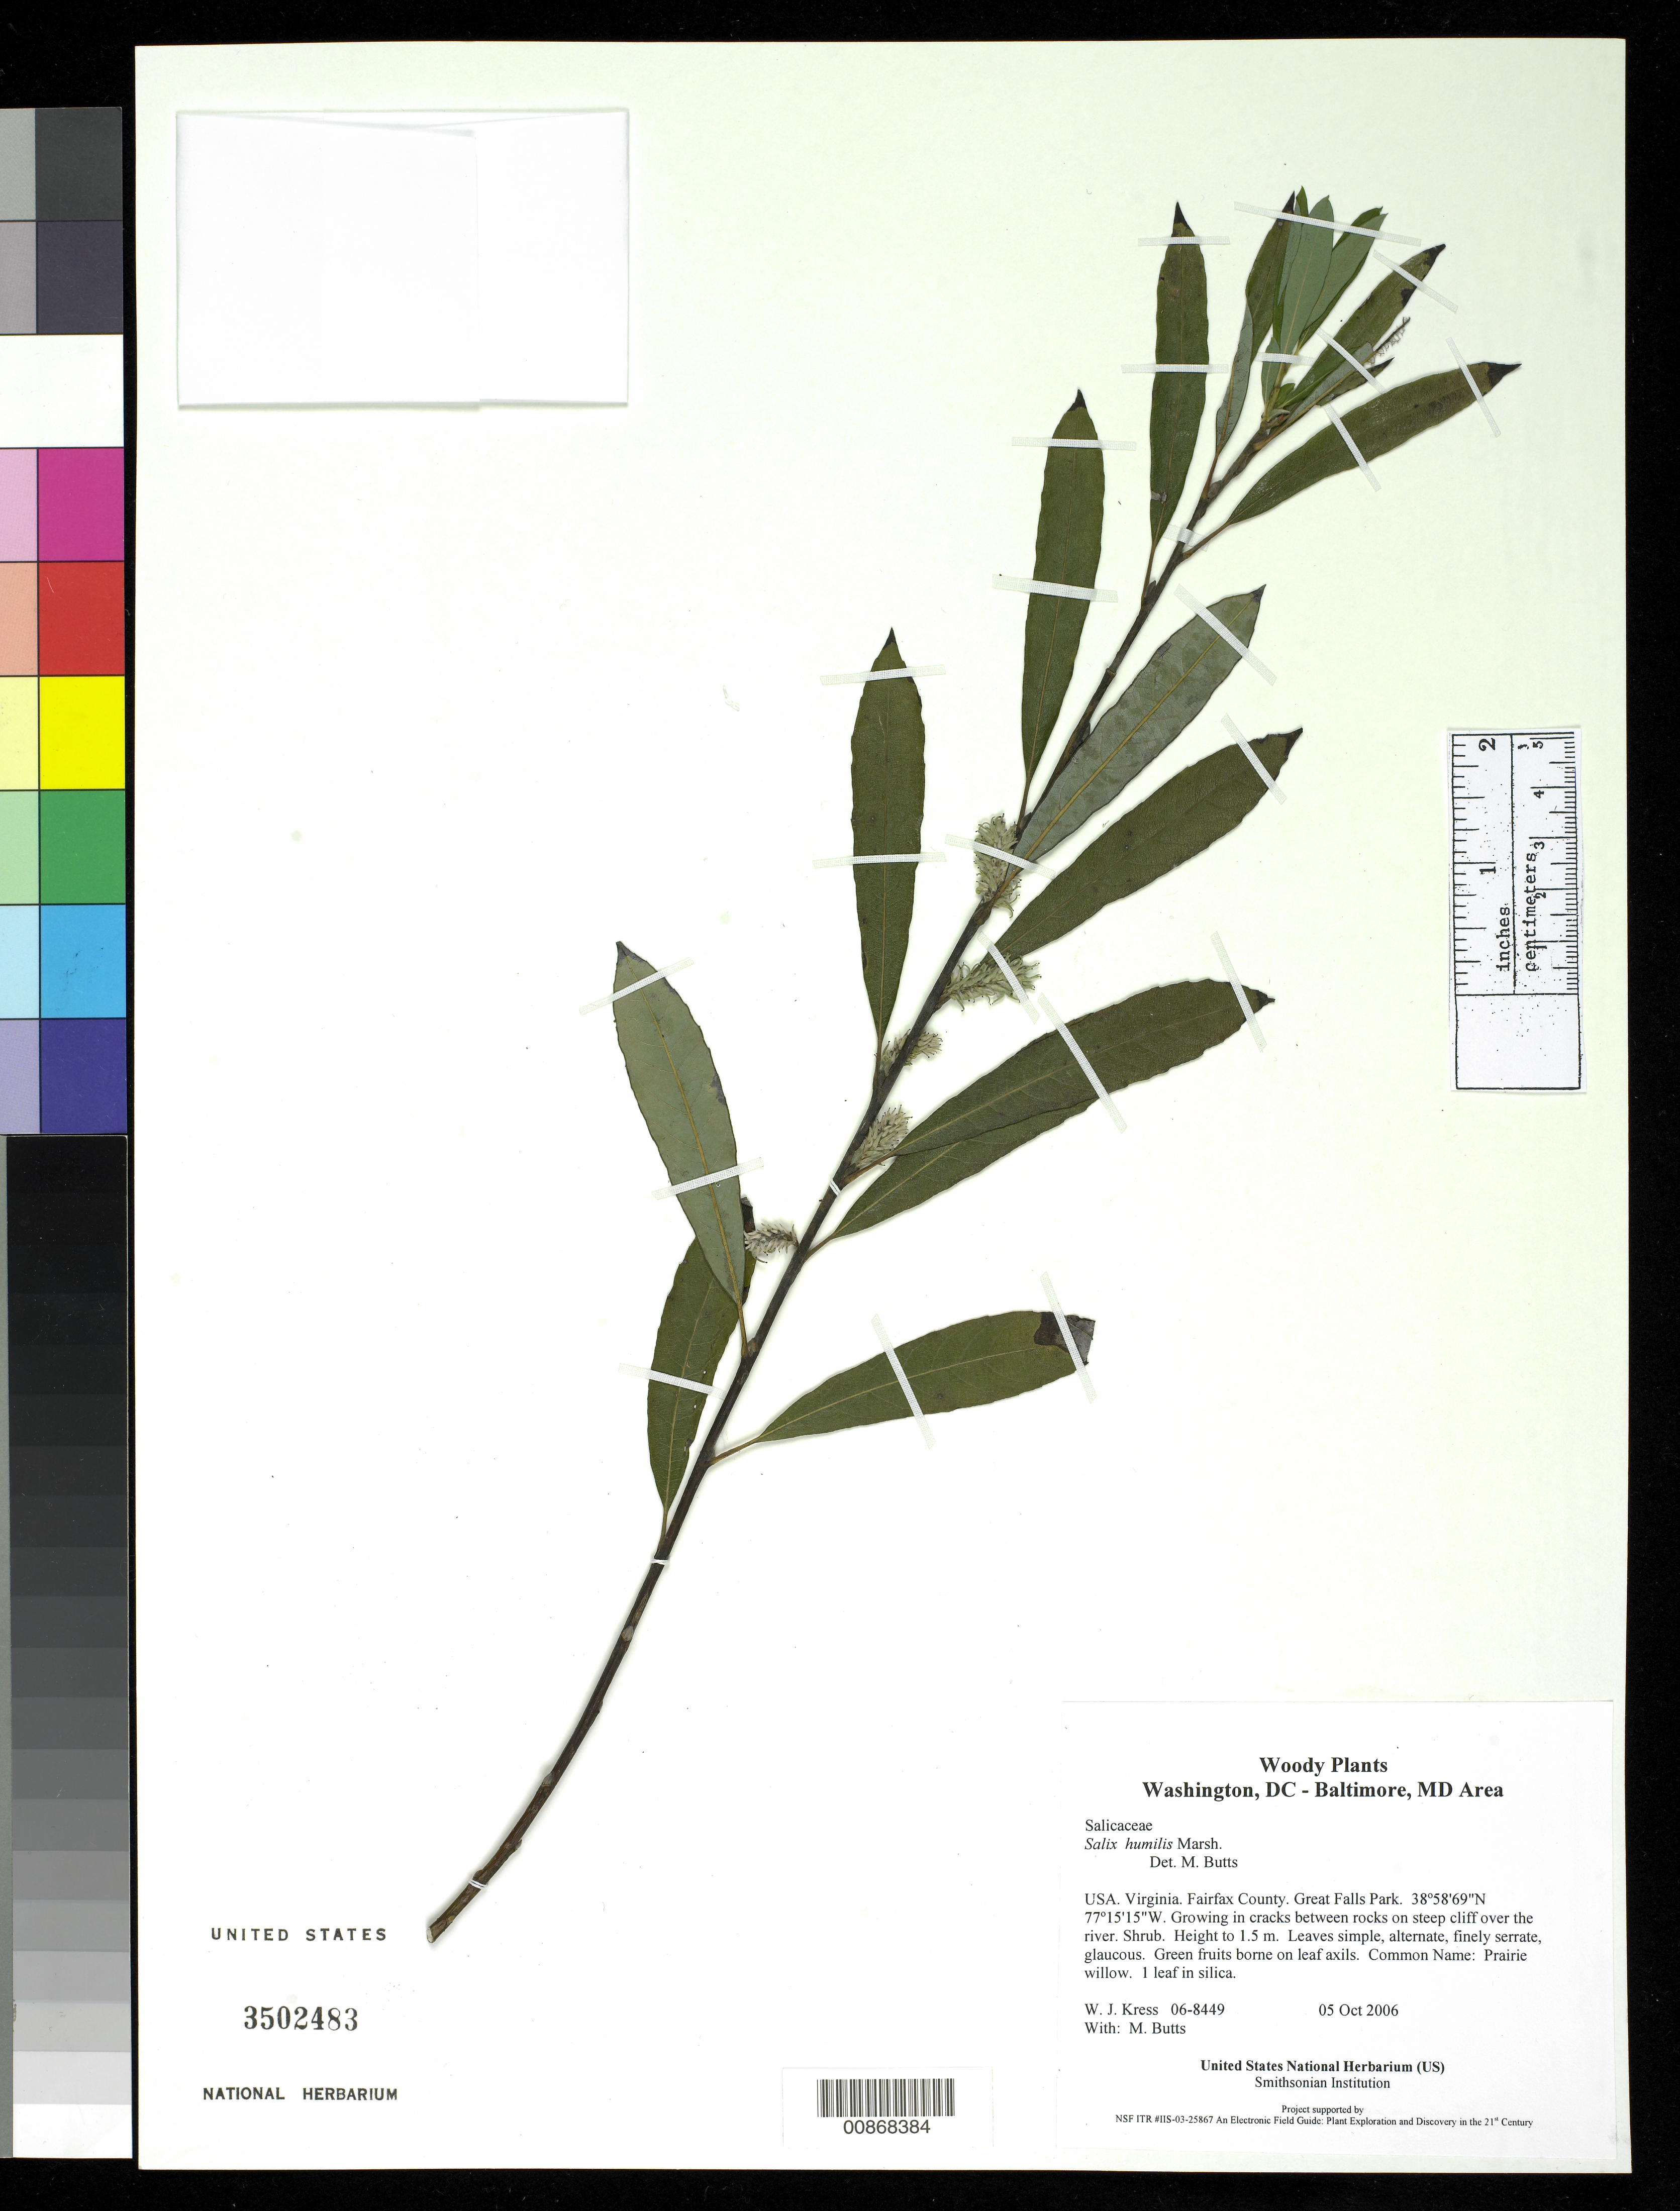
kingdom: Plantae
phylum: Tracheophyta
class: Magnoliopsida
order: Malpighiales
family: Salicaceae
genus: Salix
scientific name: Salix humilis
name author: Marshall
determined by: Butts, M. B.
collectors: W. J. Kress & M. B. Butts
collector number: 06-8449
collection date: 2006-10-05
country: United States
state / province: Virginia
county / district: Fairfax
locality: Great Falls Park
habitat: Growing in cracks between rocks on steep cliff over the river.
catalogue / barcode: US 3502483